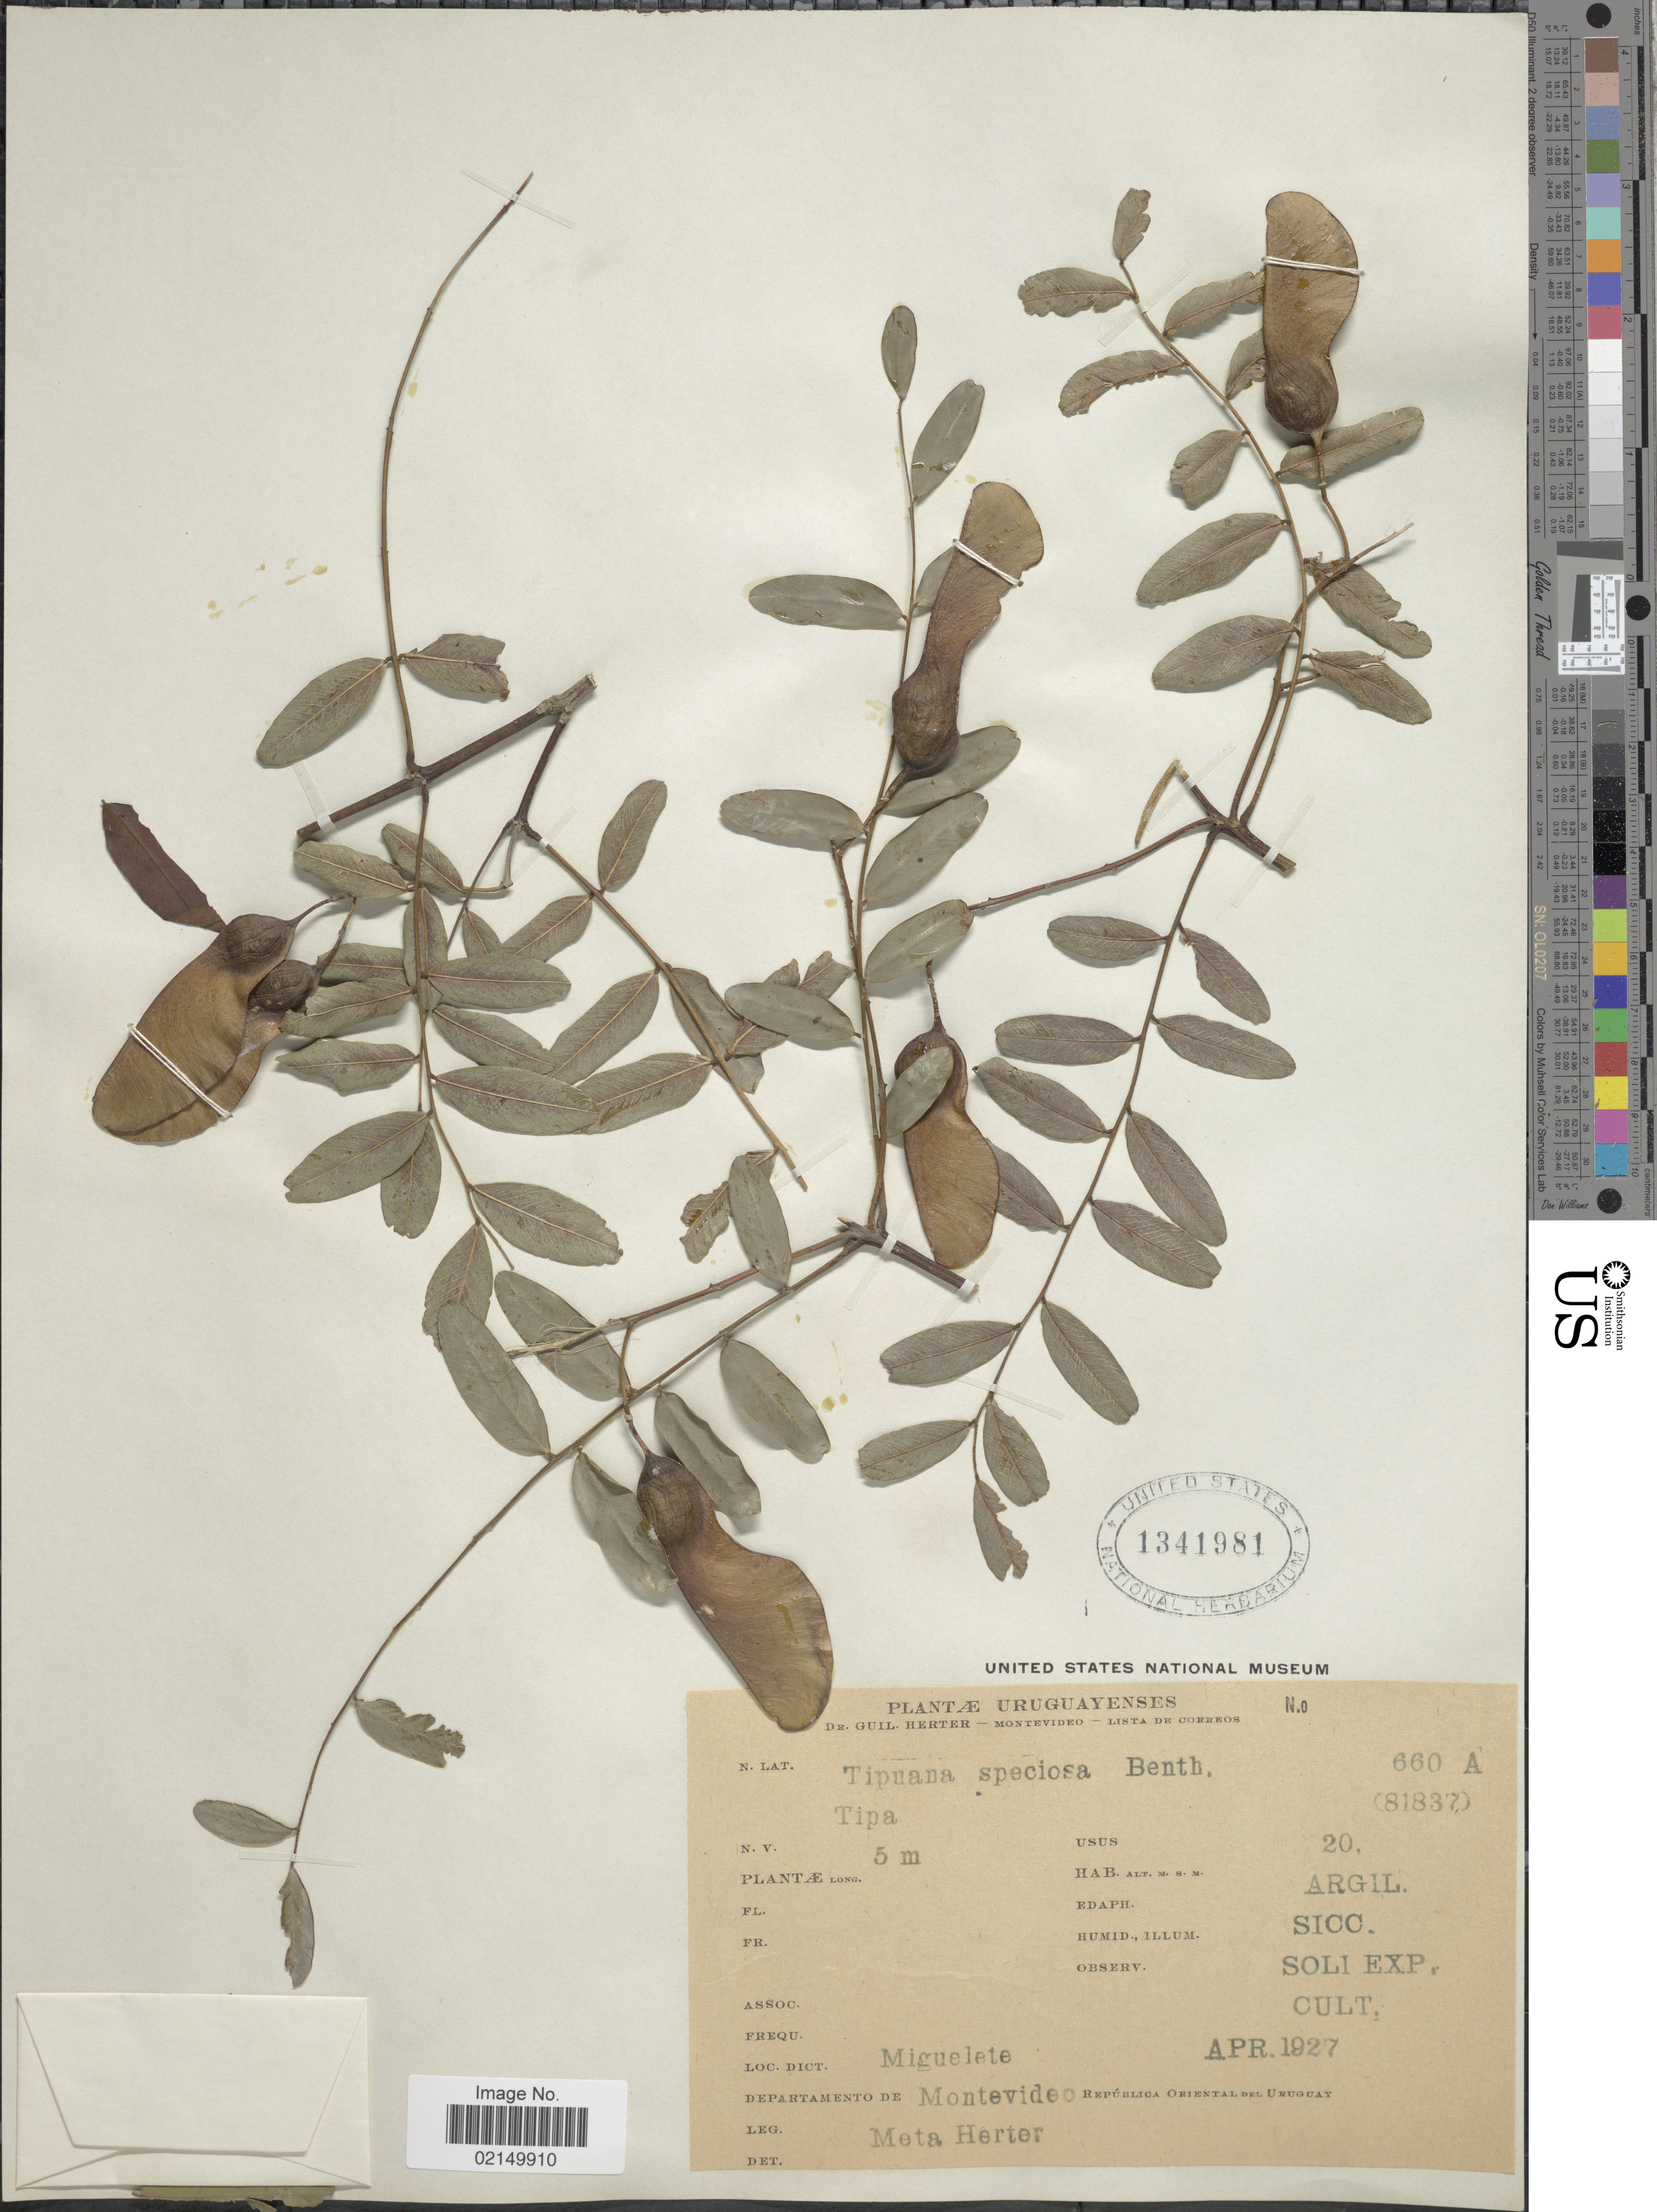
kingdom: Plantae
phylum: Tracheophyta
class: Magnoliopsida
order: Fabales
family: Fabaceae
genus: Tipuana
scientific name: Tipuana tipu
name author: (Benth.) Kuntze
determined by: Strong, Mark T., (BOT), Smithsonian Institution - National Museum of Natural History (UNITED STATES)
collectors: M. Herter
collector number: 660/81837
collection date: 1927-04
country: Uruguay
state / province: Montevideo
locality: Miguelete, Departamento de Montevideo, República Oriental del Uruguay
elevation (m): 20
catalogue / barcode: US 1341981